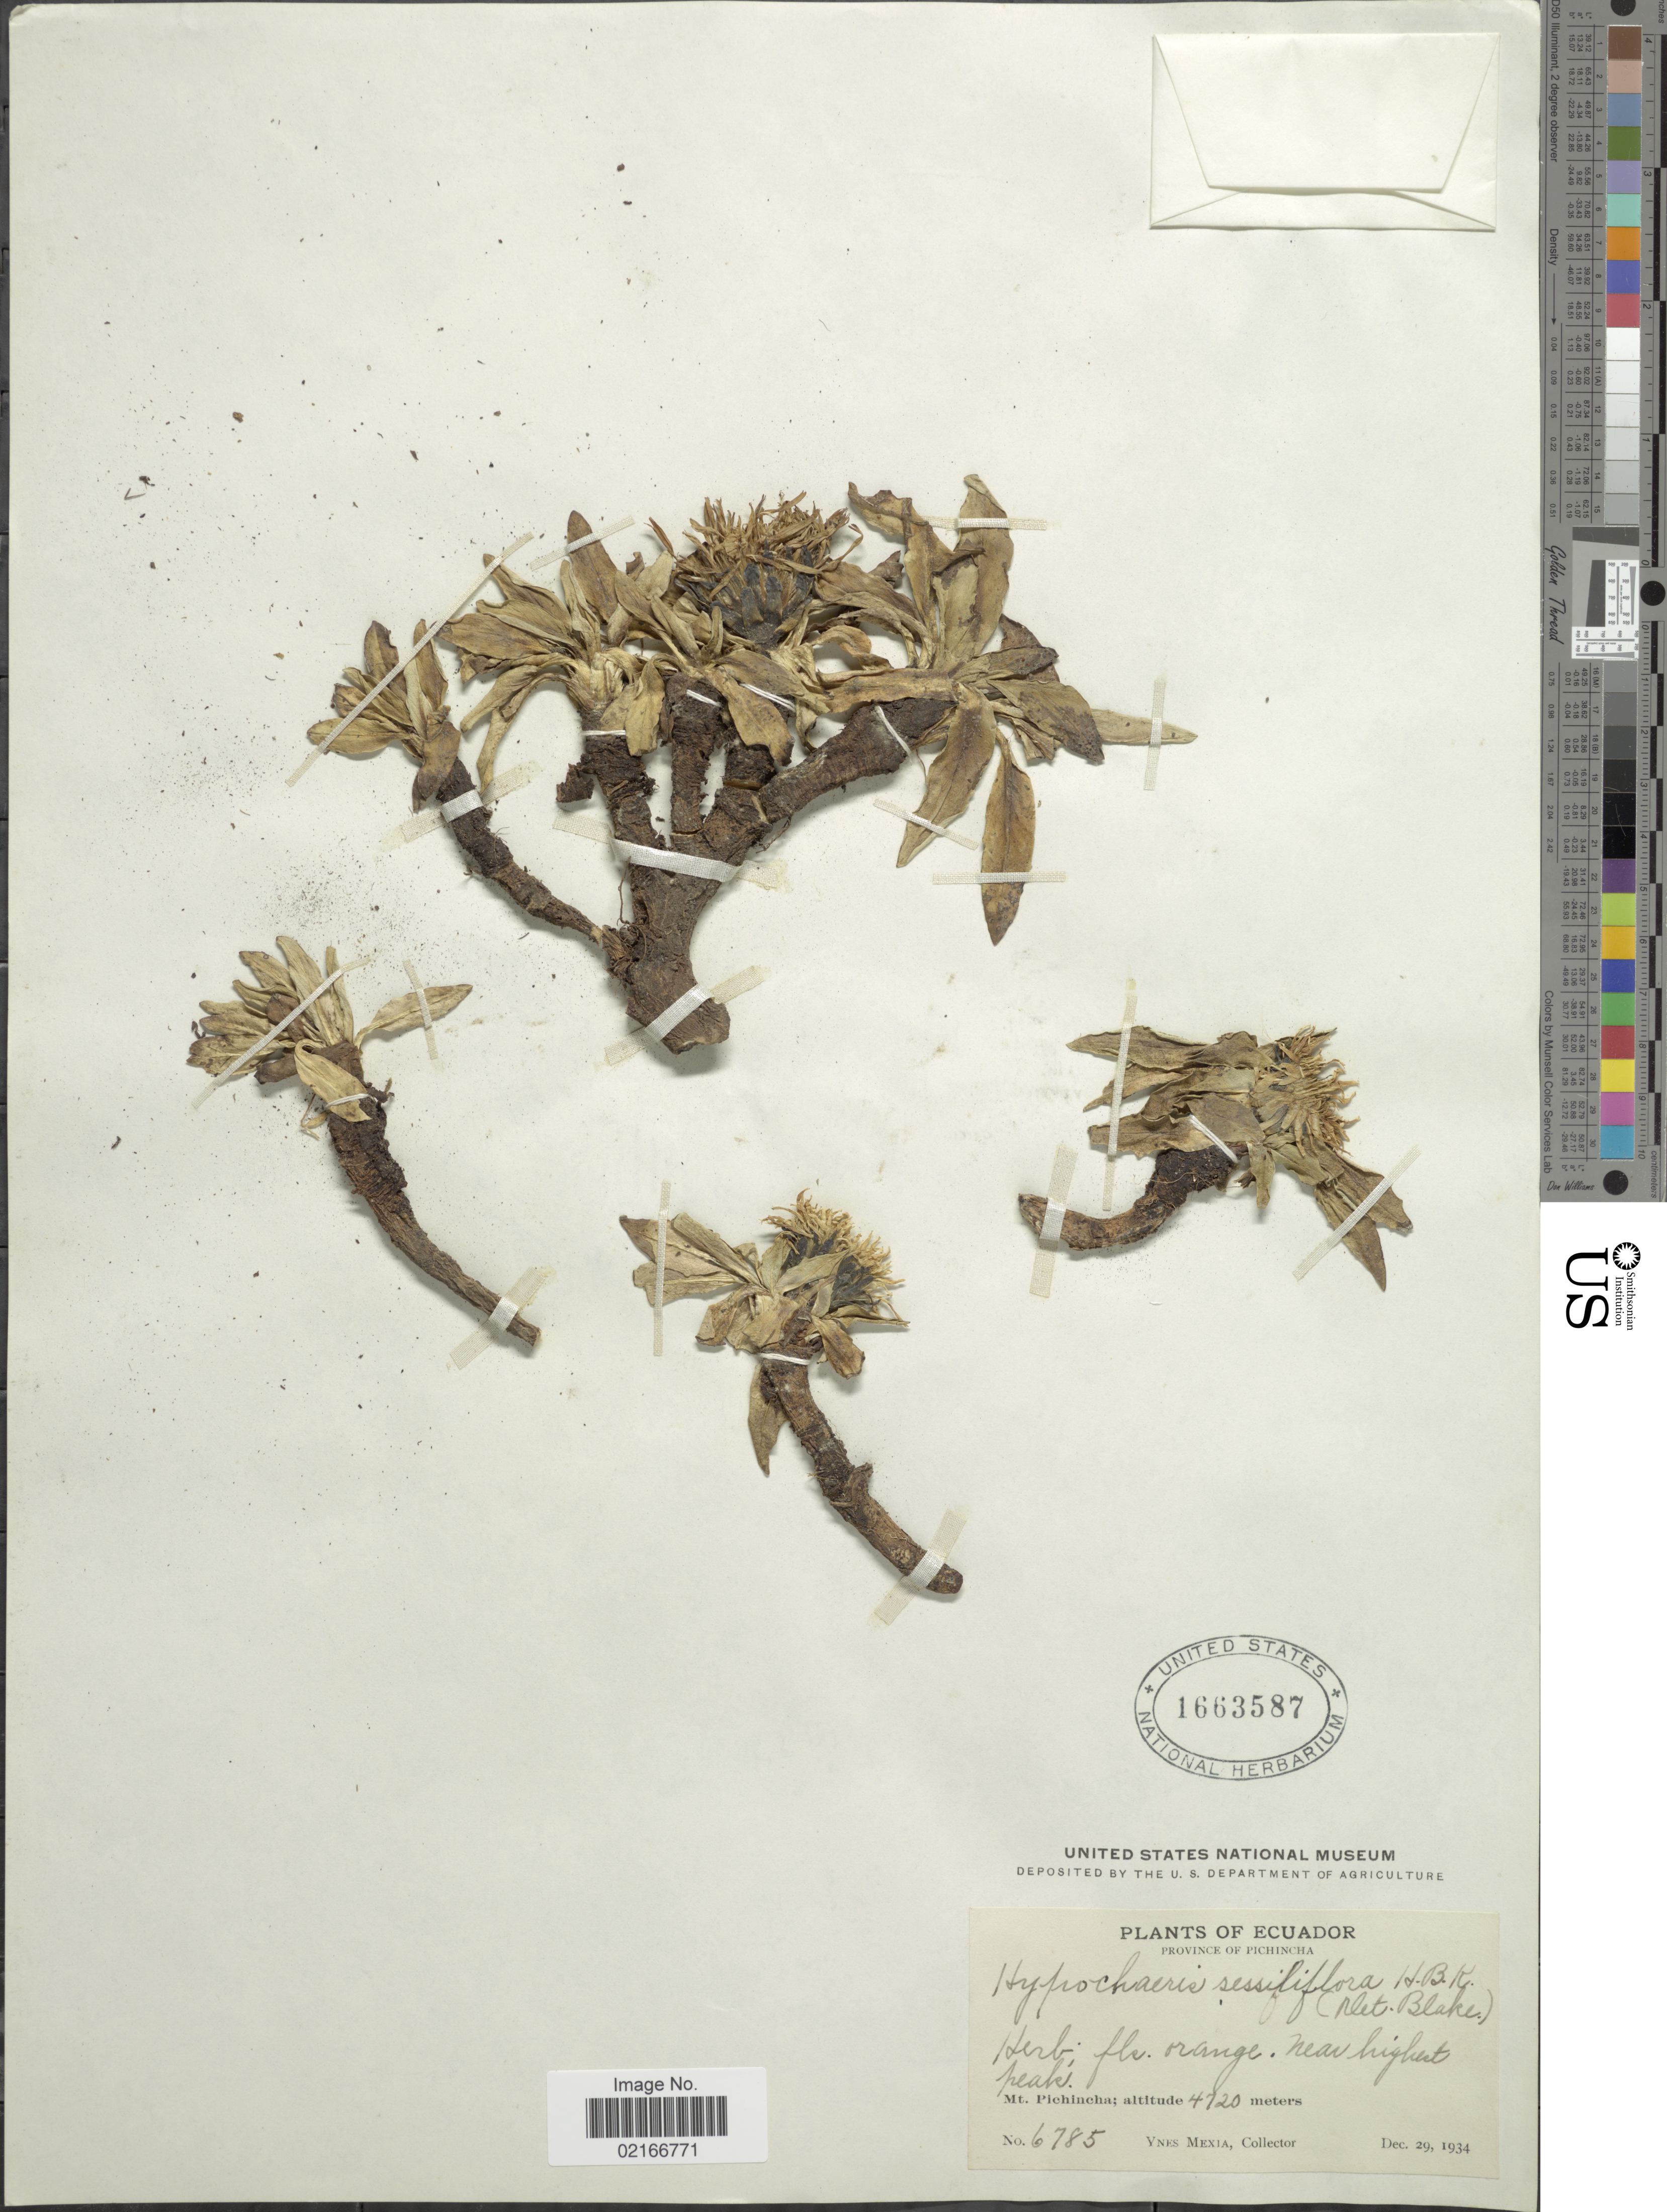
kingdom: Plantae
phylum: Tracheophyta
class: Magnoliopsida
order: Asterales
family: Asteraceae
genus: Hypochaeris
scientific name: Hypochaeris sessiflora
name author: Kunth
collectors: Y. Mexia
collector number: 6785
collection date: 1934-12-29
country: Ecuador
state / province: Pichincha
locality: Mt. Pichincha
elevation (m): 4720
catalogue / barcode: US 1663587